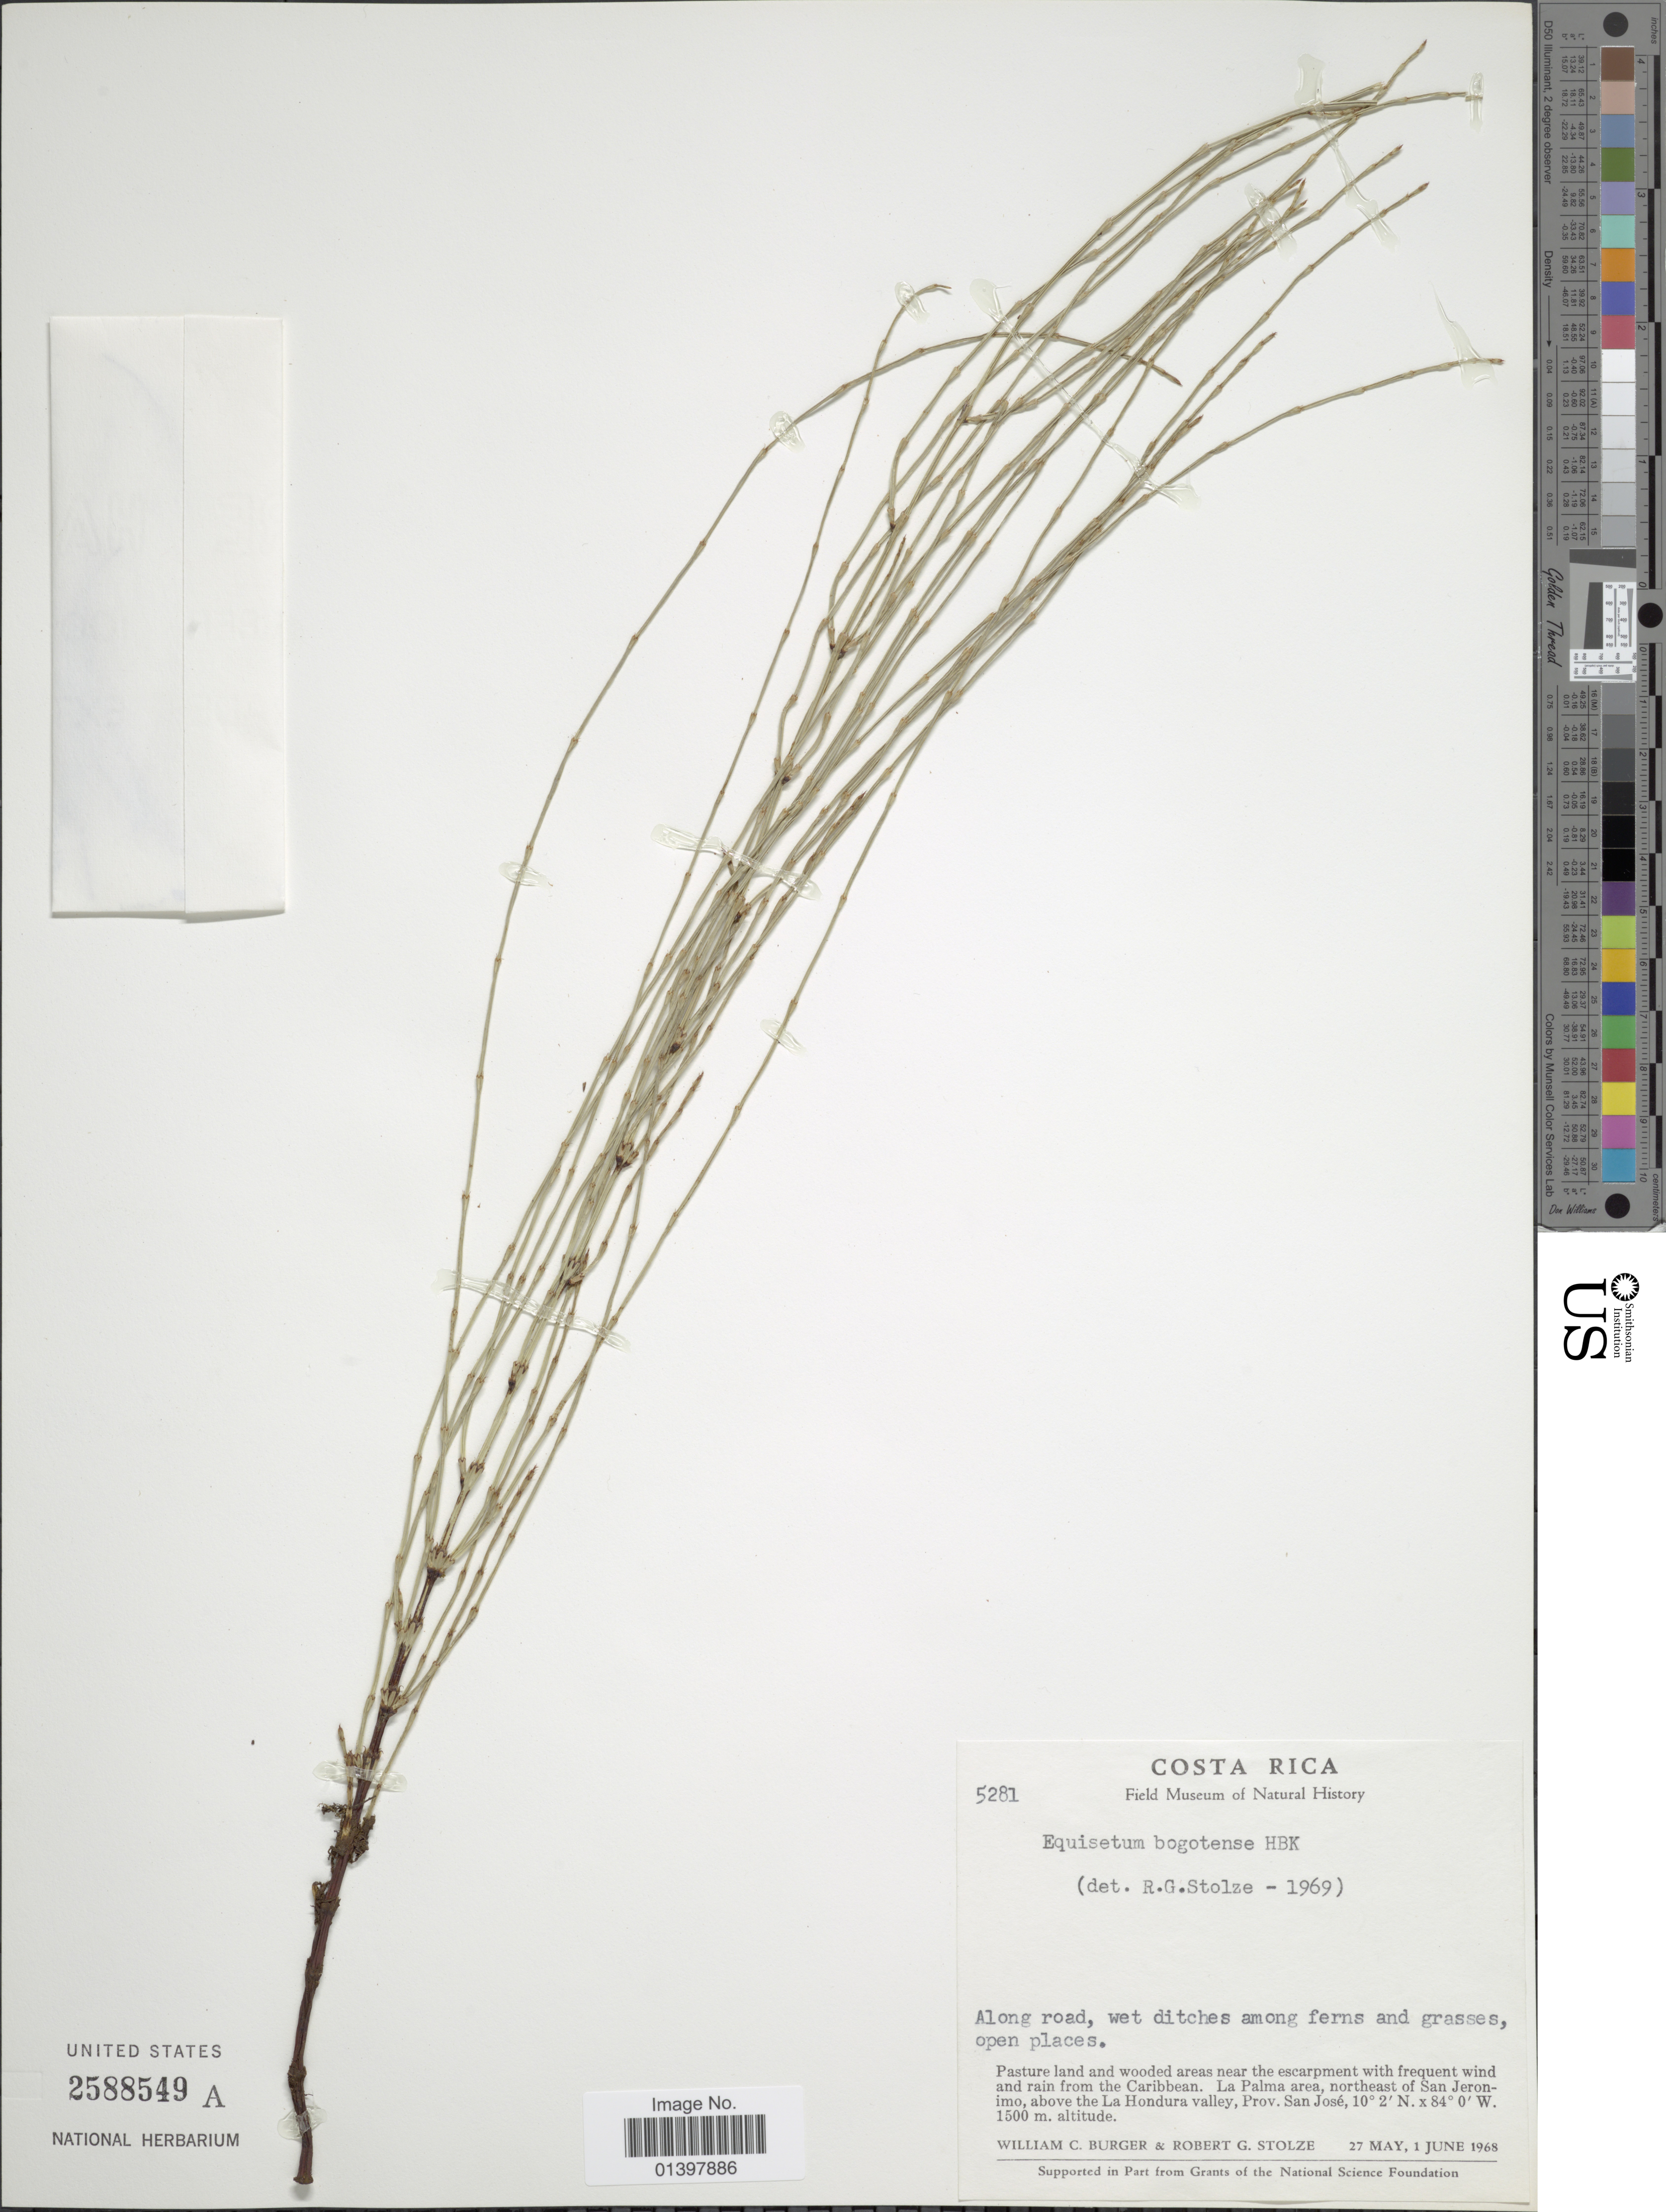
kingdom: Plantae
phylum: Tracheophyta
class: Polypodiopsida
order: Equisetales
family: Equisetaceae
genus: Equisetum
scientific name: Equisetum bogotense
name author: Kunth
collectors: W. Burger & R. G. Stolze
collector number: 5281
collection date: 1968-05-27/1968-06-01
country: Costa Rica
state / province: San José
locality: La Palma area, northeast of San Jeronimo, above the La Hondura valley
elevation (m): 1500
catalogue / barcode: US 2588549A